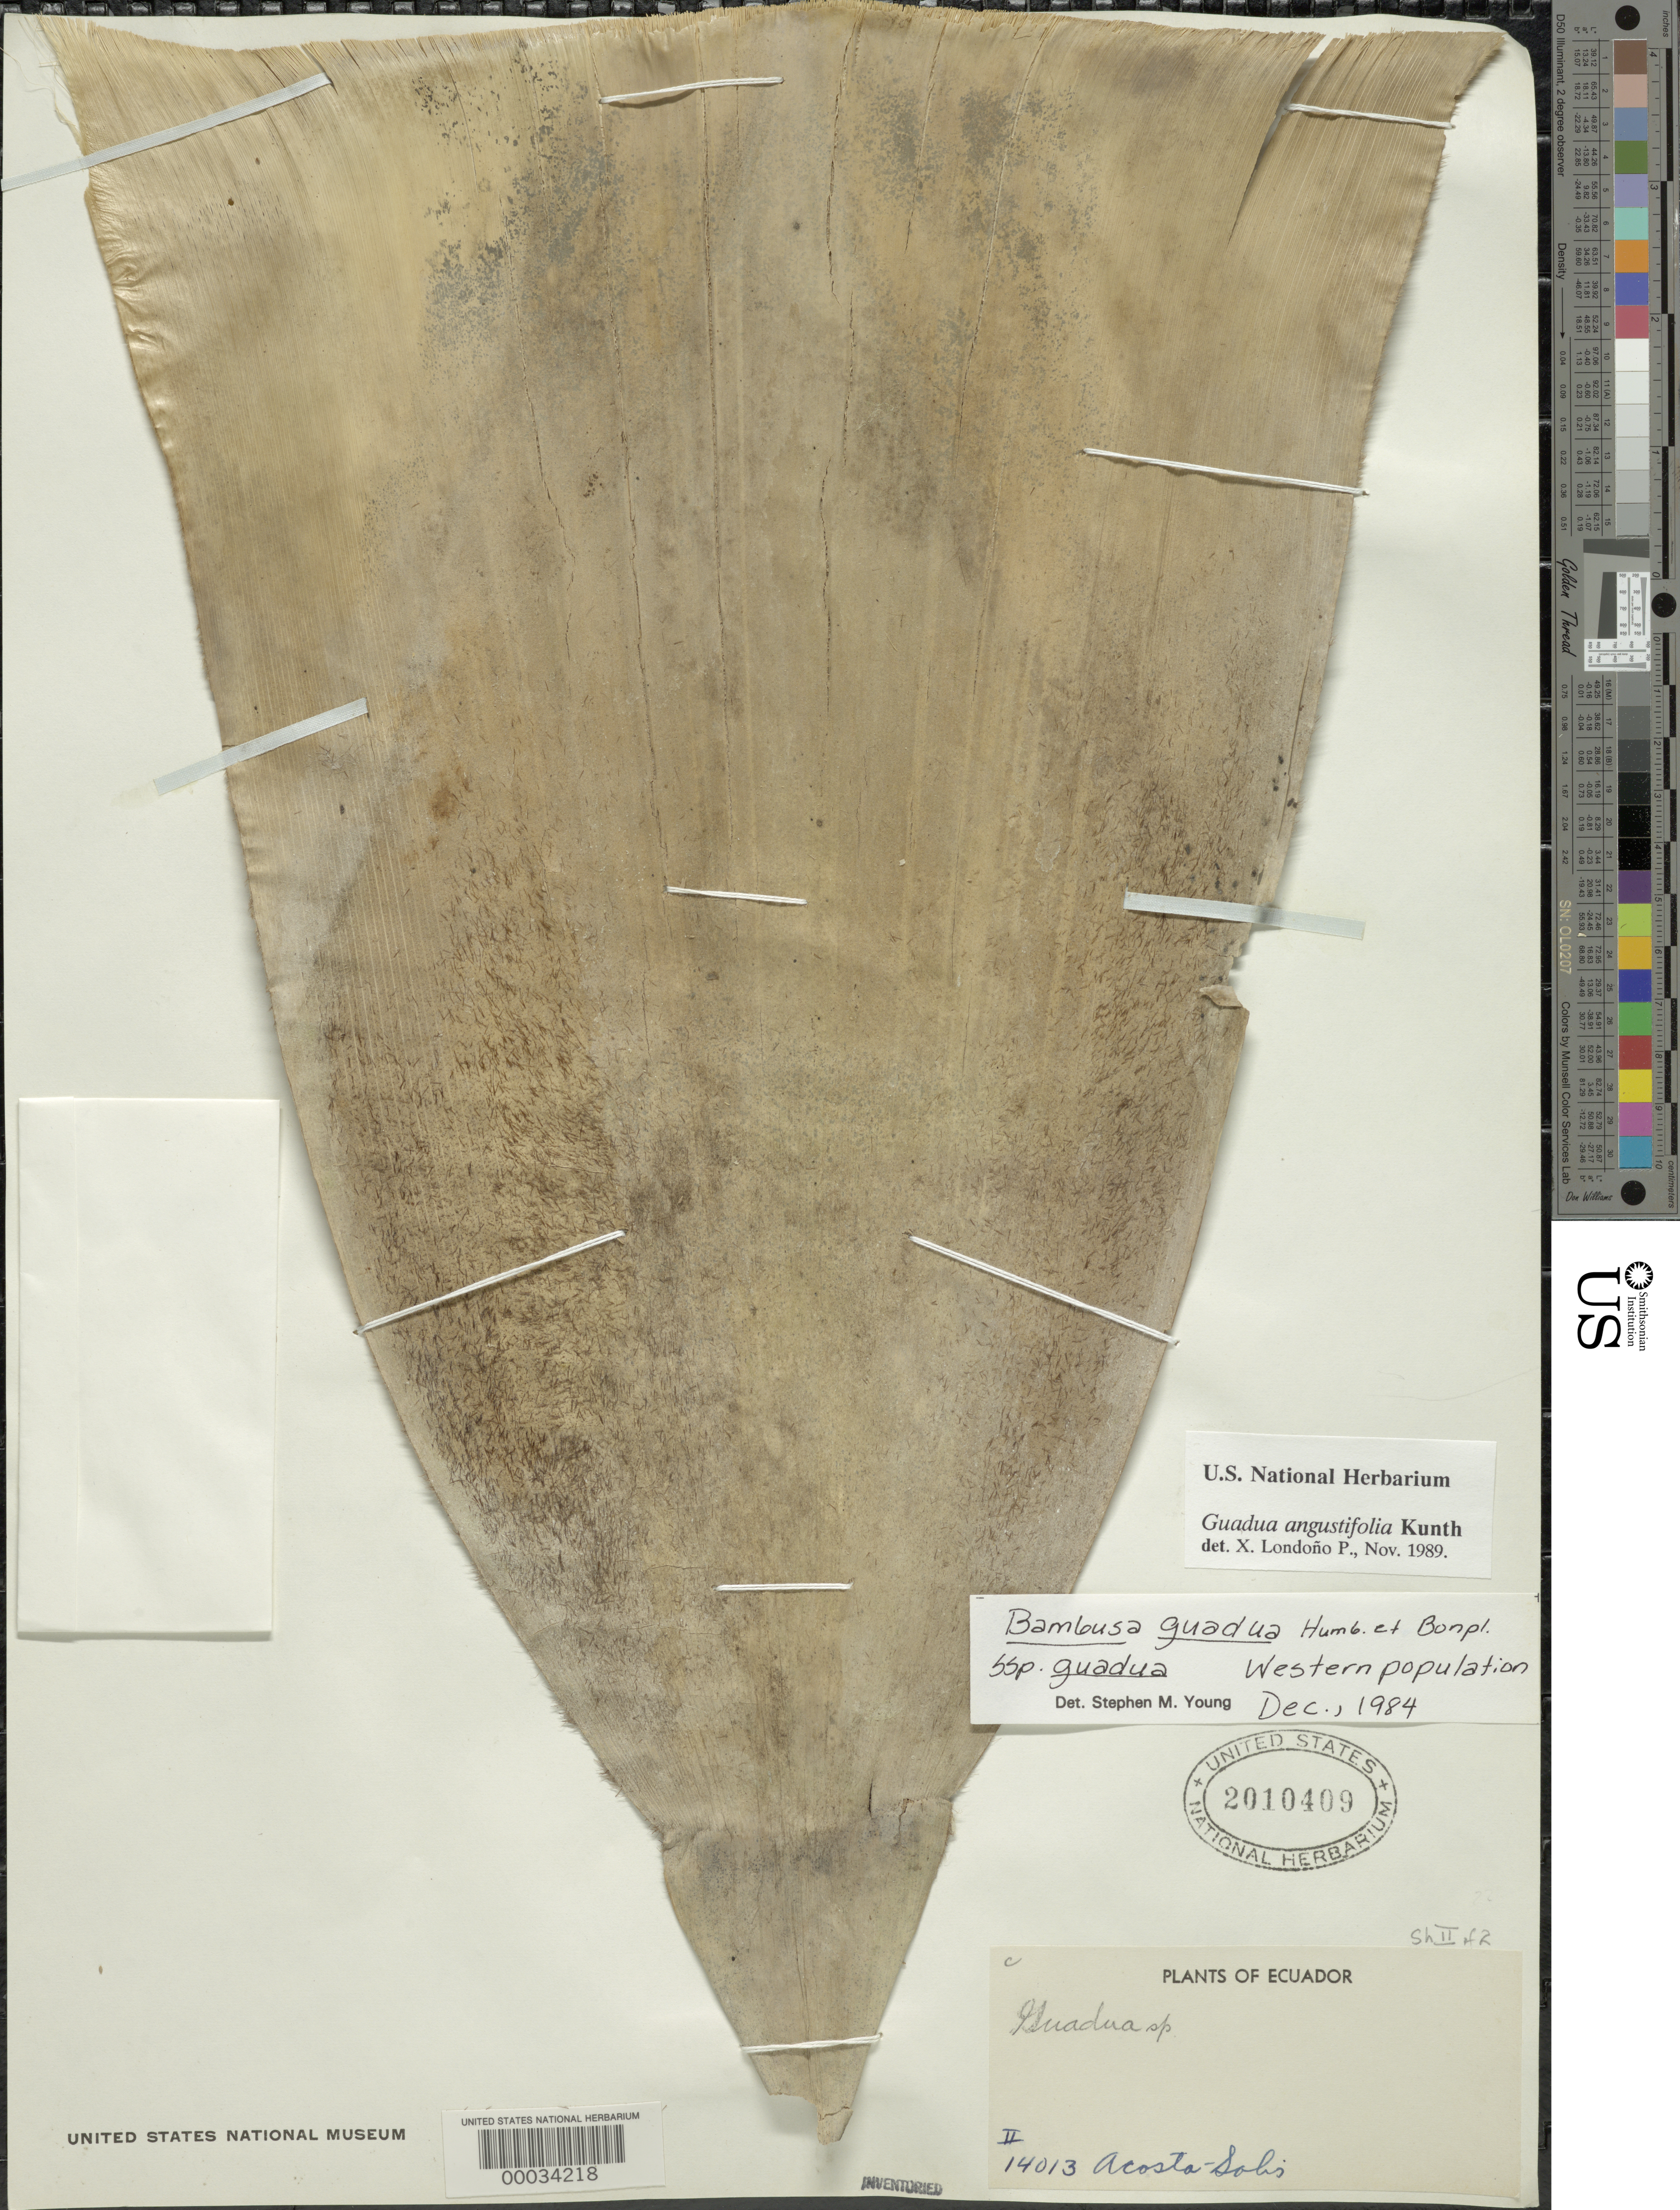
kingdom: Plantae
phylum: Tracheophyta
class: Liliopsida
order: Poales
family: Poaceae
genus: Guadua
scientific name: Guadua angustifolia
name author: Kunth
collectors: M. Acosta Solis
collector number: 14013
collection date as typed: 13 Sep 1949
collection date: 1949-09-13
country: Ecuador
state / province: Pichincha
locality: Santo Domingo, Quininde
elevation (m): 300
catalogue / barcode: US 2010409